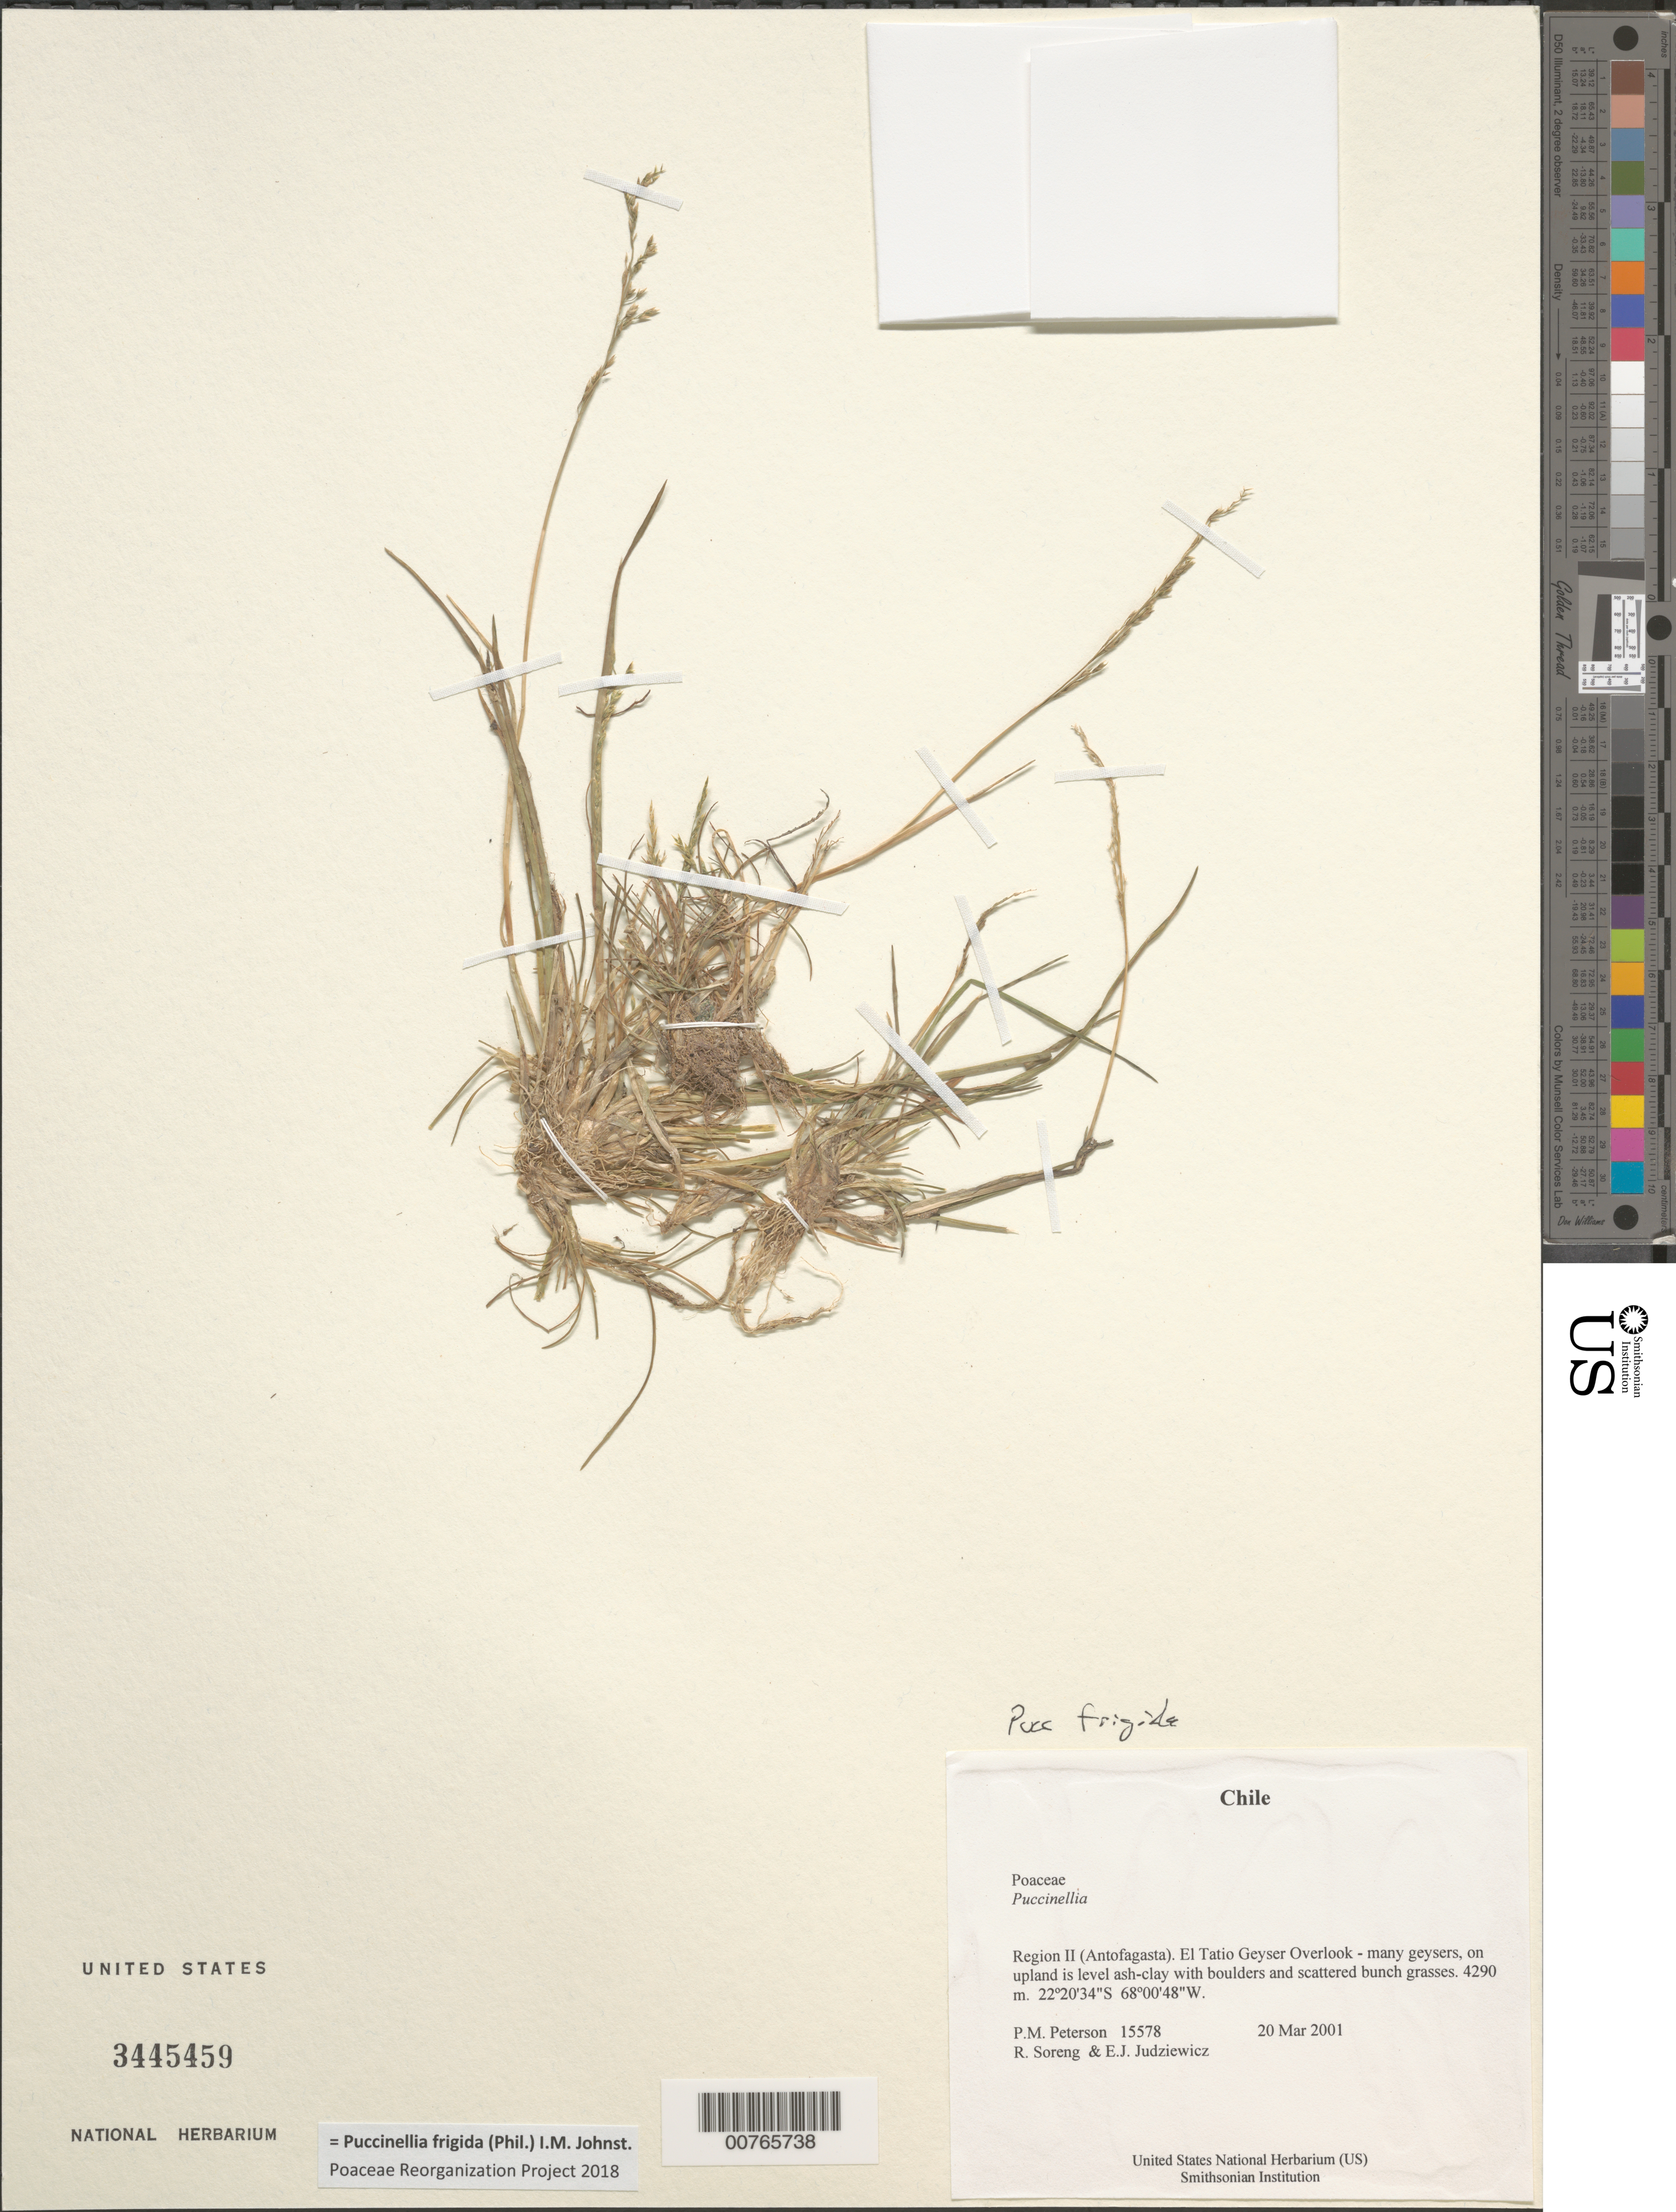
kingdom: Plantae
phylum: Tracheophyta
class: Liliopsida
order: Poales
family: Poaceae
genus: Puccinellia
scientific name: Puccinellia frigida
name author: (Phil.) I.M. Johnst.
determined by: Poaceae Reorganization Project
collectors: P. M. Peterson, R. J. Soreng & E. J. Judziewicz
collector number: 15578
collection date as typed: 20 Mar 2001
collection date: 2001-03-20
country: Chile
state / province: Antofagasta (II)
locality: El Tatio Geyser Overlook - many geysers, on upland is level ash-clay with boulders and scattered bunch grasses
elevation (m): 4290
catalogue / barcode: US 3445459